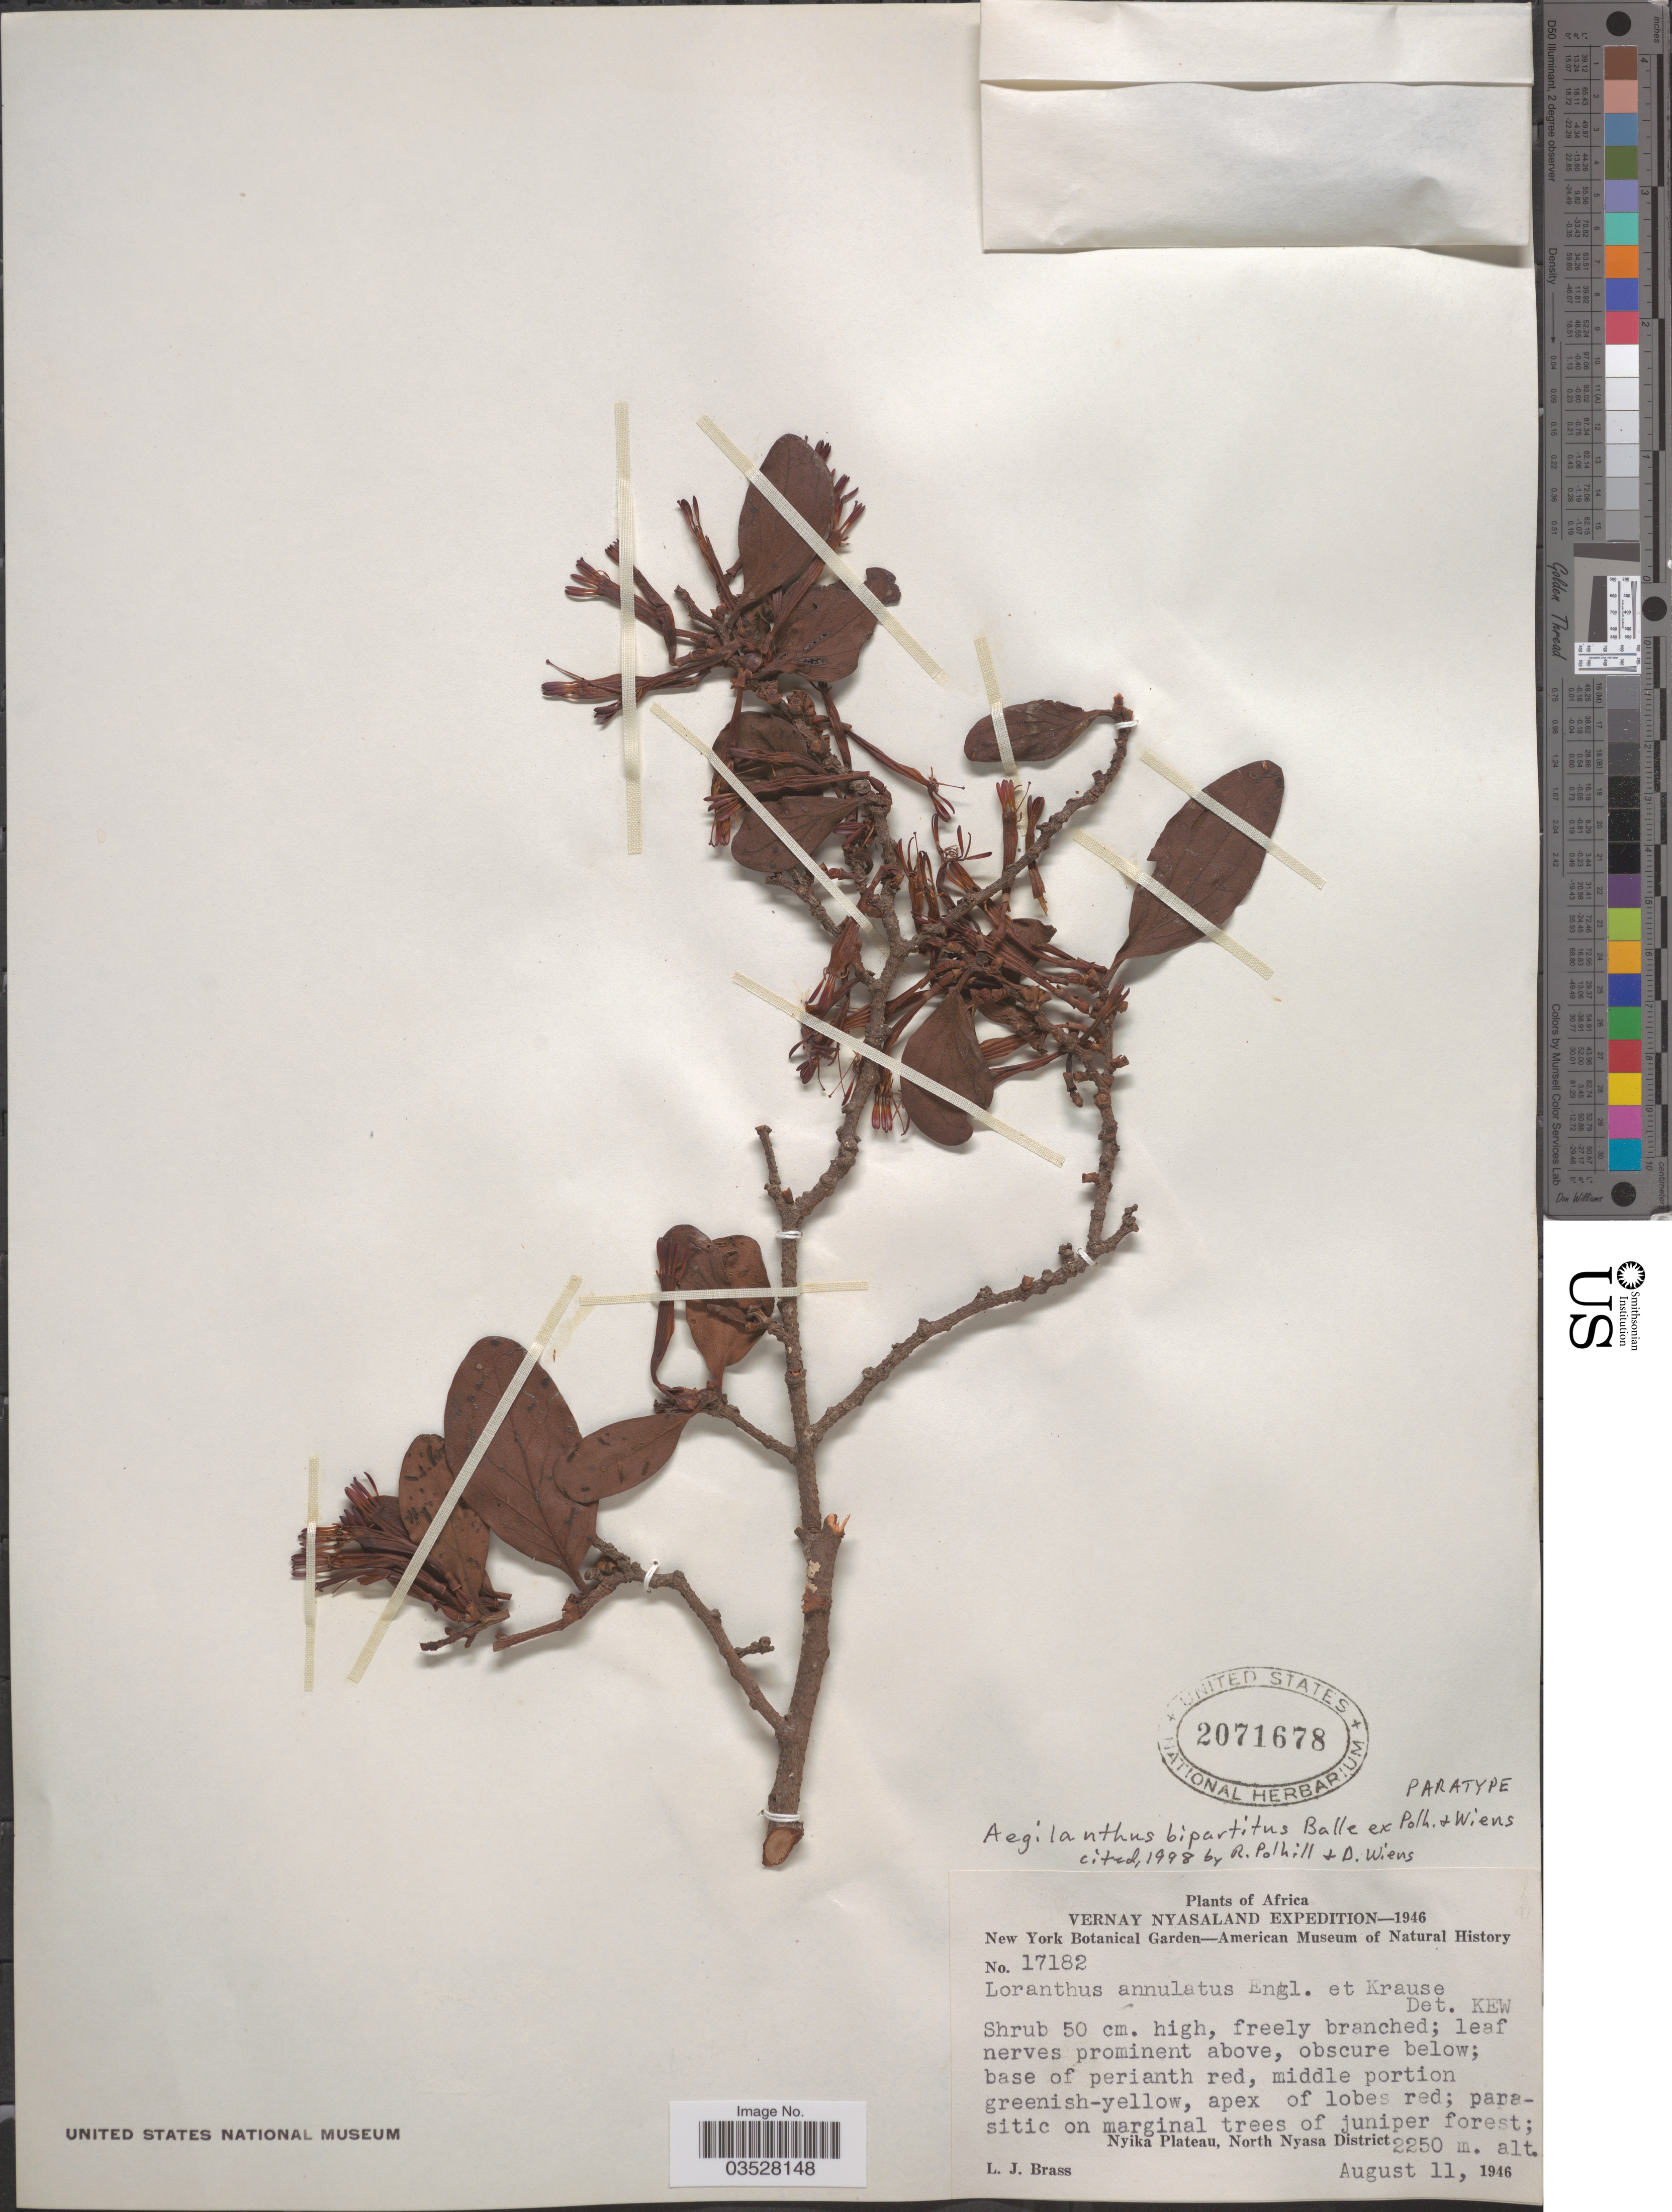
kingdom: Plantae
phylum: Tracheophyta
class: Magnoliopsida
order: Santalales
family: Loranthaceae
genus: Agelanthus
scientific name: Agelanthus bipartitus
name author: Balle ex Polhill & Wiens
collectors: L. J. Brass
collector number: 17182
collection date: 1946-08-11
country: Malawi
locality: Vernay Nyasaland. Nyika Plateau, North Nyasa District.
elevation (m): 2250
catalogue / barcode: US 2071678